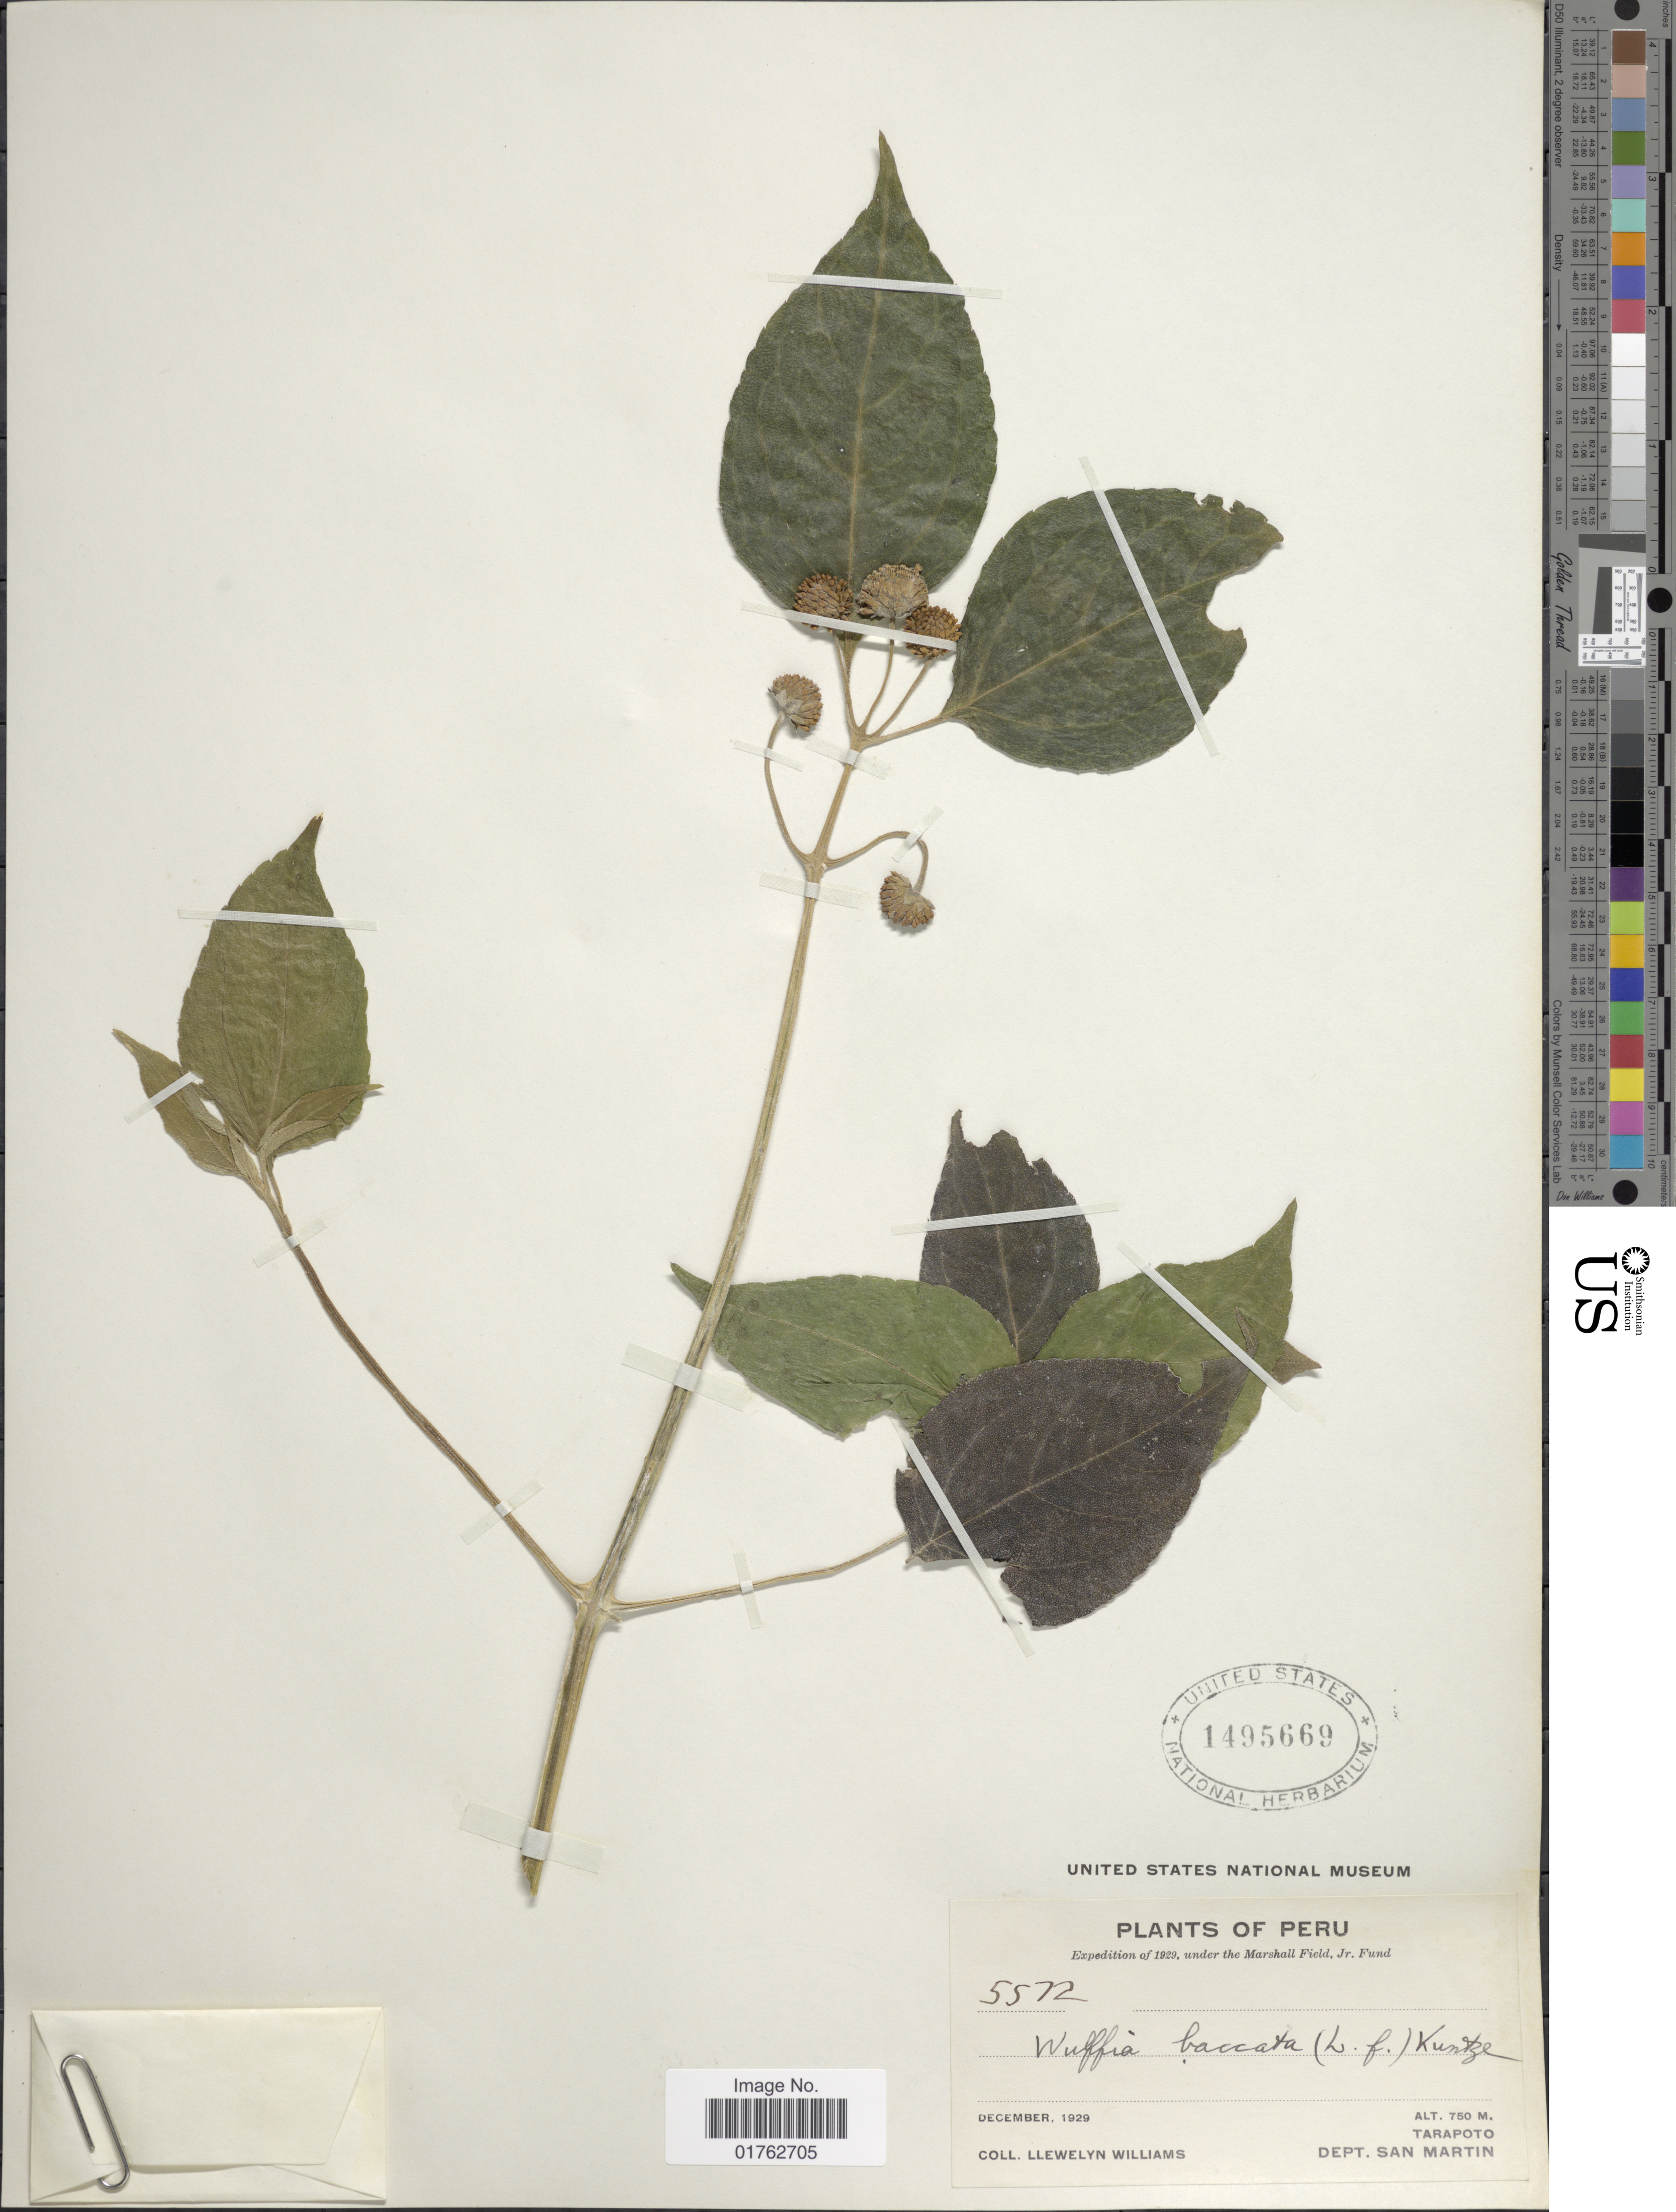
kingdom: Plantae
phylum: Tracheophyta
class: Magnoliopsida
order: Asterales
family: Asteraceae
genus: Wulffia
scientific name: Wulffia baccata var. baccata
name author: (L.) Kuntze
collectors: Ll. Williams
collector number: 5572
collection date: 1929-12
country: Peru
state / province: San Martín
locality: Tarapoto, Dept. San Martin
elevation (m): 750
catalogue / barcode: US 1495669